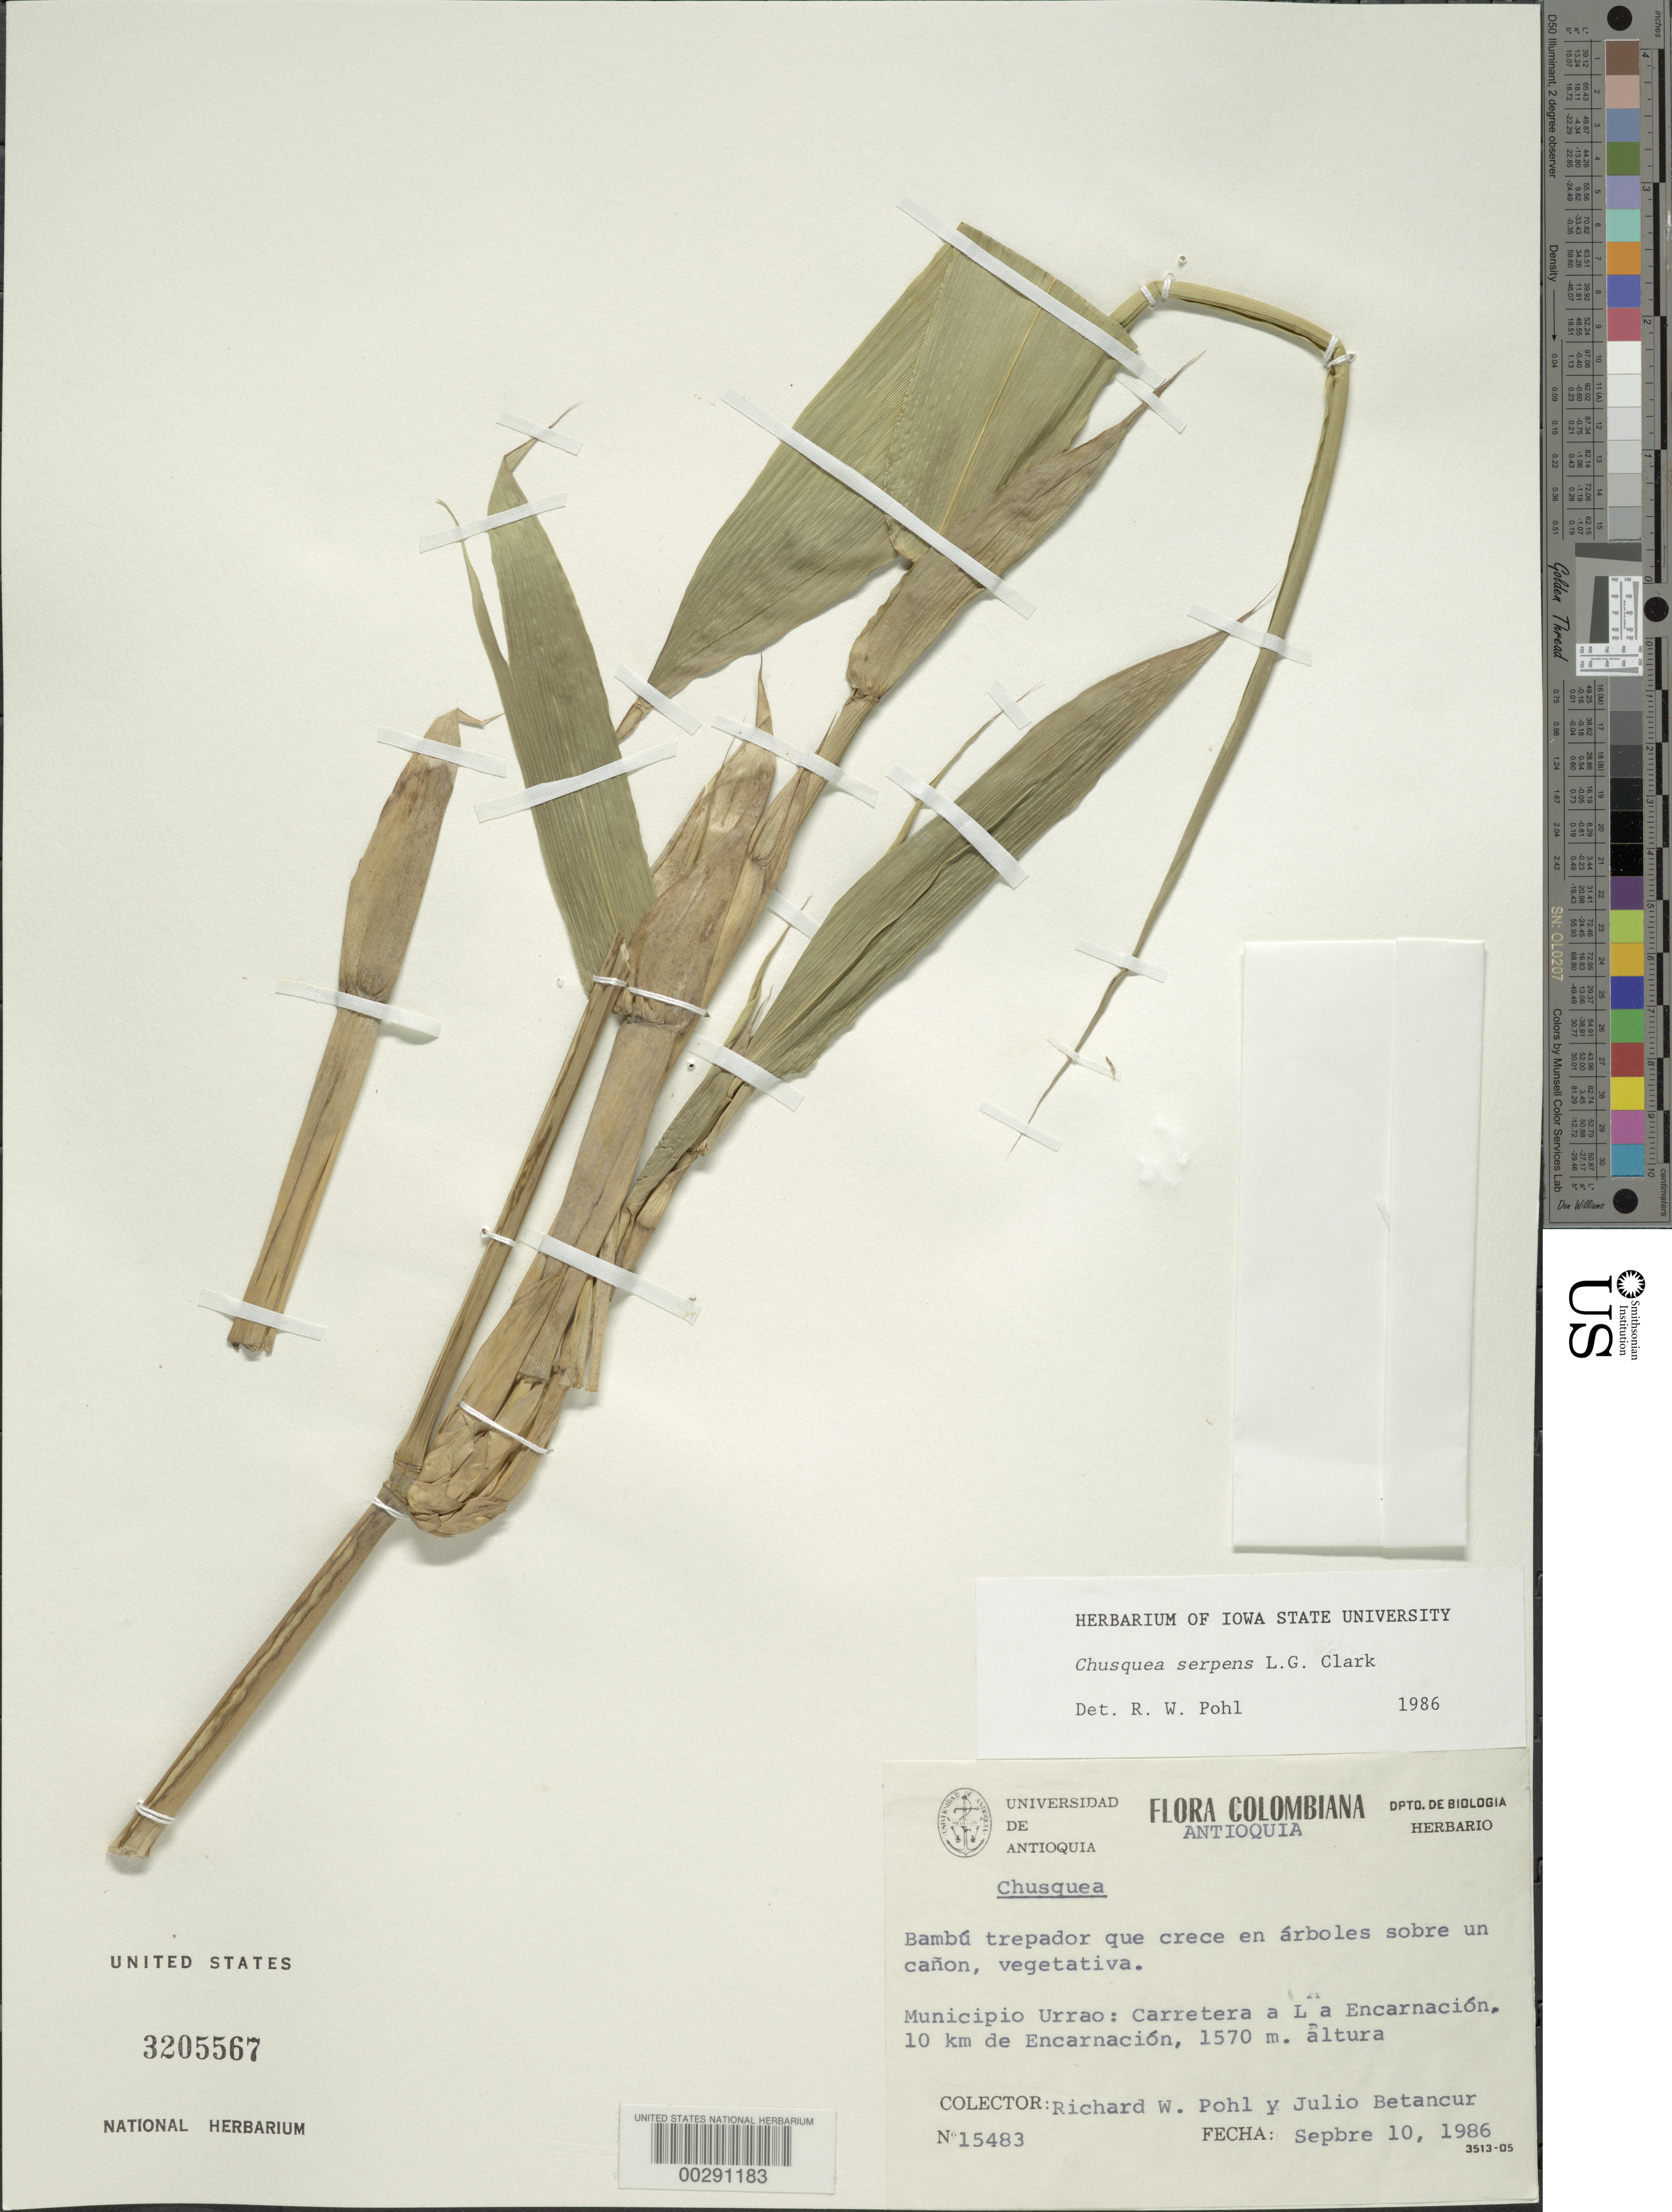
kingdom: Plantae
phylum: Tracheophyta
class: Liliopsida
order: Poales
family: Poaceae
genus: Chusquea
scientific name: Chusquea serpens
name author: L.G. Clark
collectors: R. W. Pohl & J. C. Betancur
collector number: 15483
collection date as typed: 10 Sep 1986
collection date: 1986-09-10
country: Colombia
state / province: Antioquia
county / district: Urrao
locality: Mun Urrao: road to Encarnacion, 10 km from Encarnacion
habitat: Canyon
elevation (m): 1570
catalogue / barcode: US 3205567